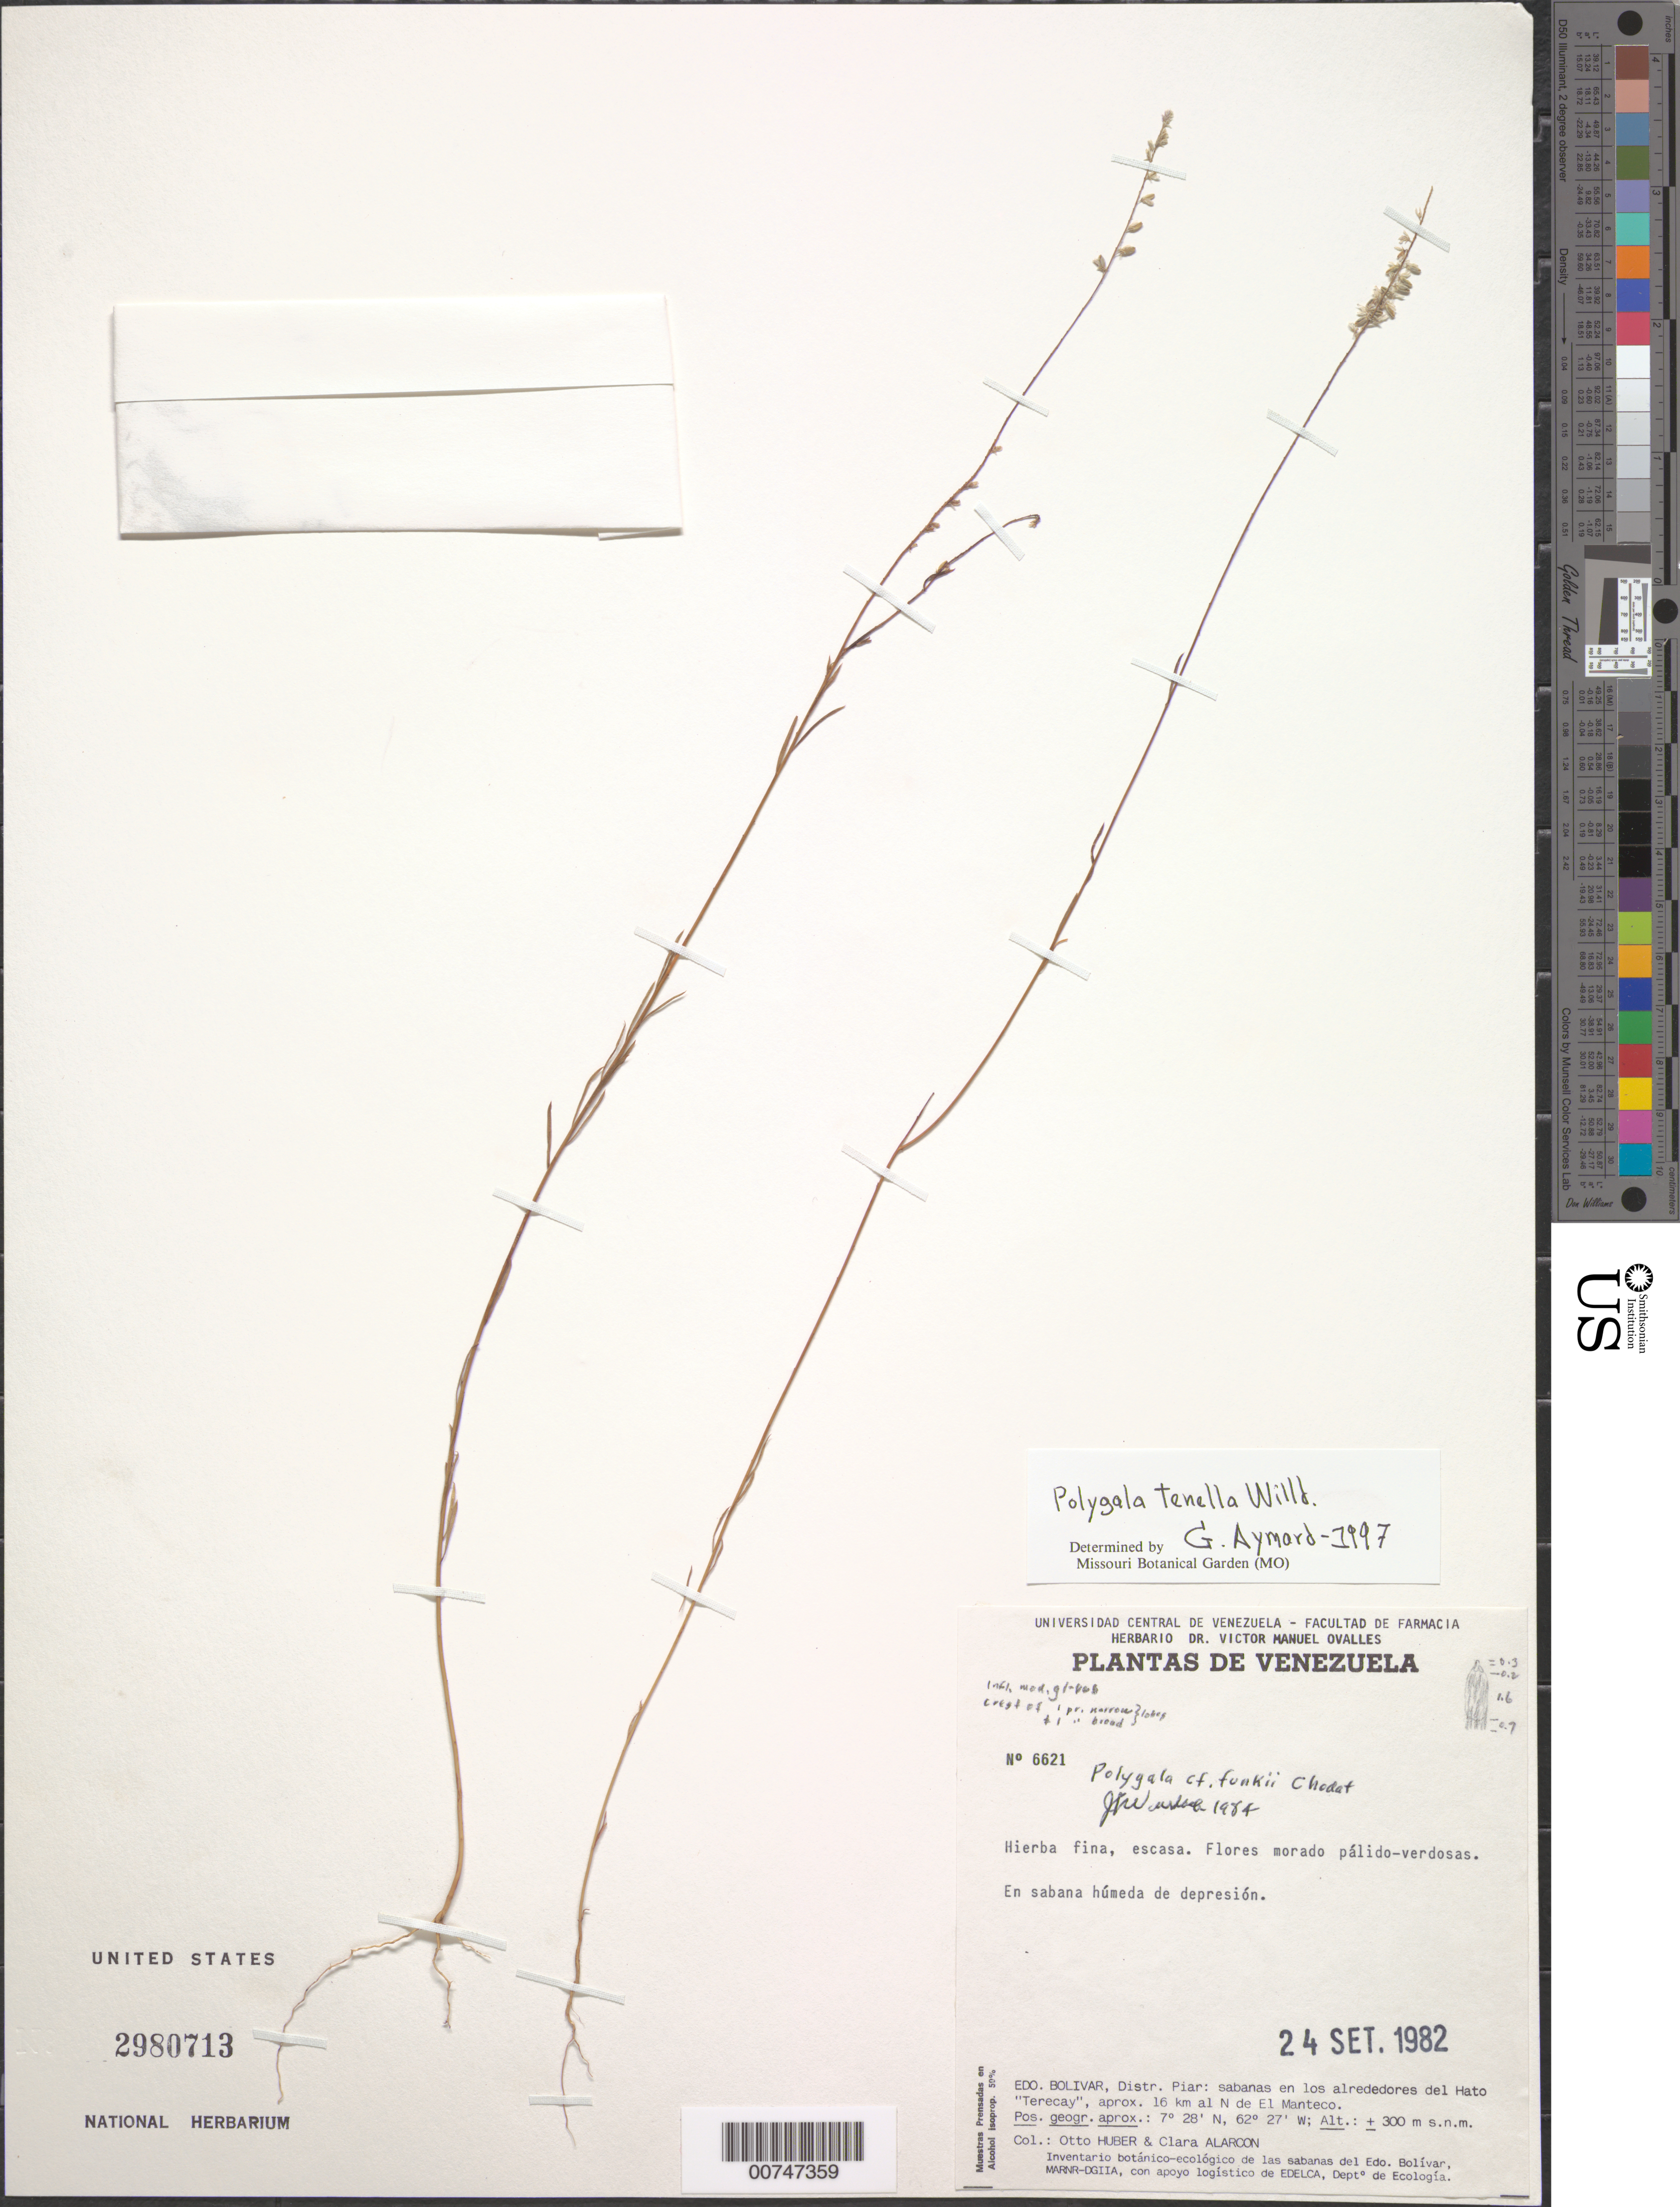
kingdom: Plantae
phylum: Tracheophyta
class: Magnoliopsida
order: Fabales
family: Polygalaceae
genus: Polygala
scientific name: Polygala tenella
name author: Willd.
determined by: Aymard C., G. A., (PORT), Univ. Nac. Exp. de los Llanos Ezequiel Zamora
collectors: O. Huber & C. Alarcon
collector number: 6621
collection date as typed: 24-Sep-82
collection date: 1982-09-24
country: Venezuela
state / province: Bolívar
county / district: Piar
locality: El Manteco, 16 km N de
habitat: Wet savanna, in depression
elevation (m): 300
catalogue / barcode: US 2980713